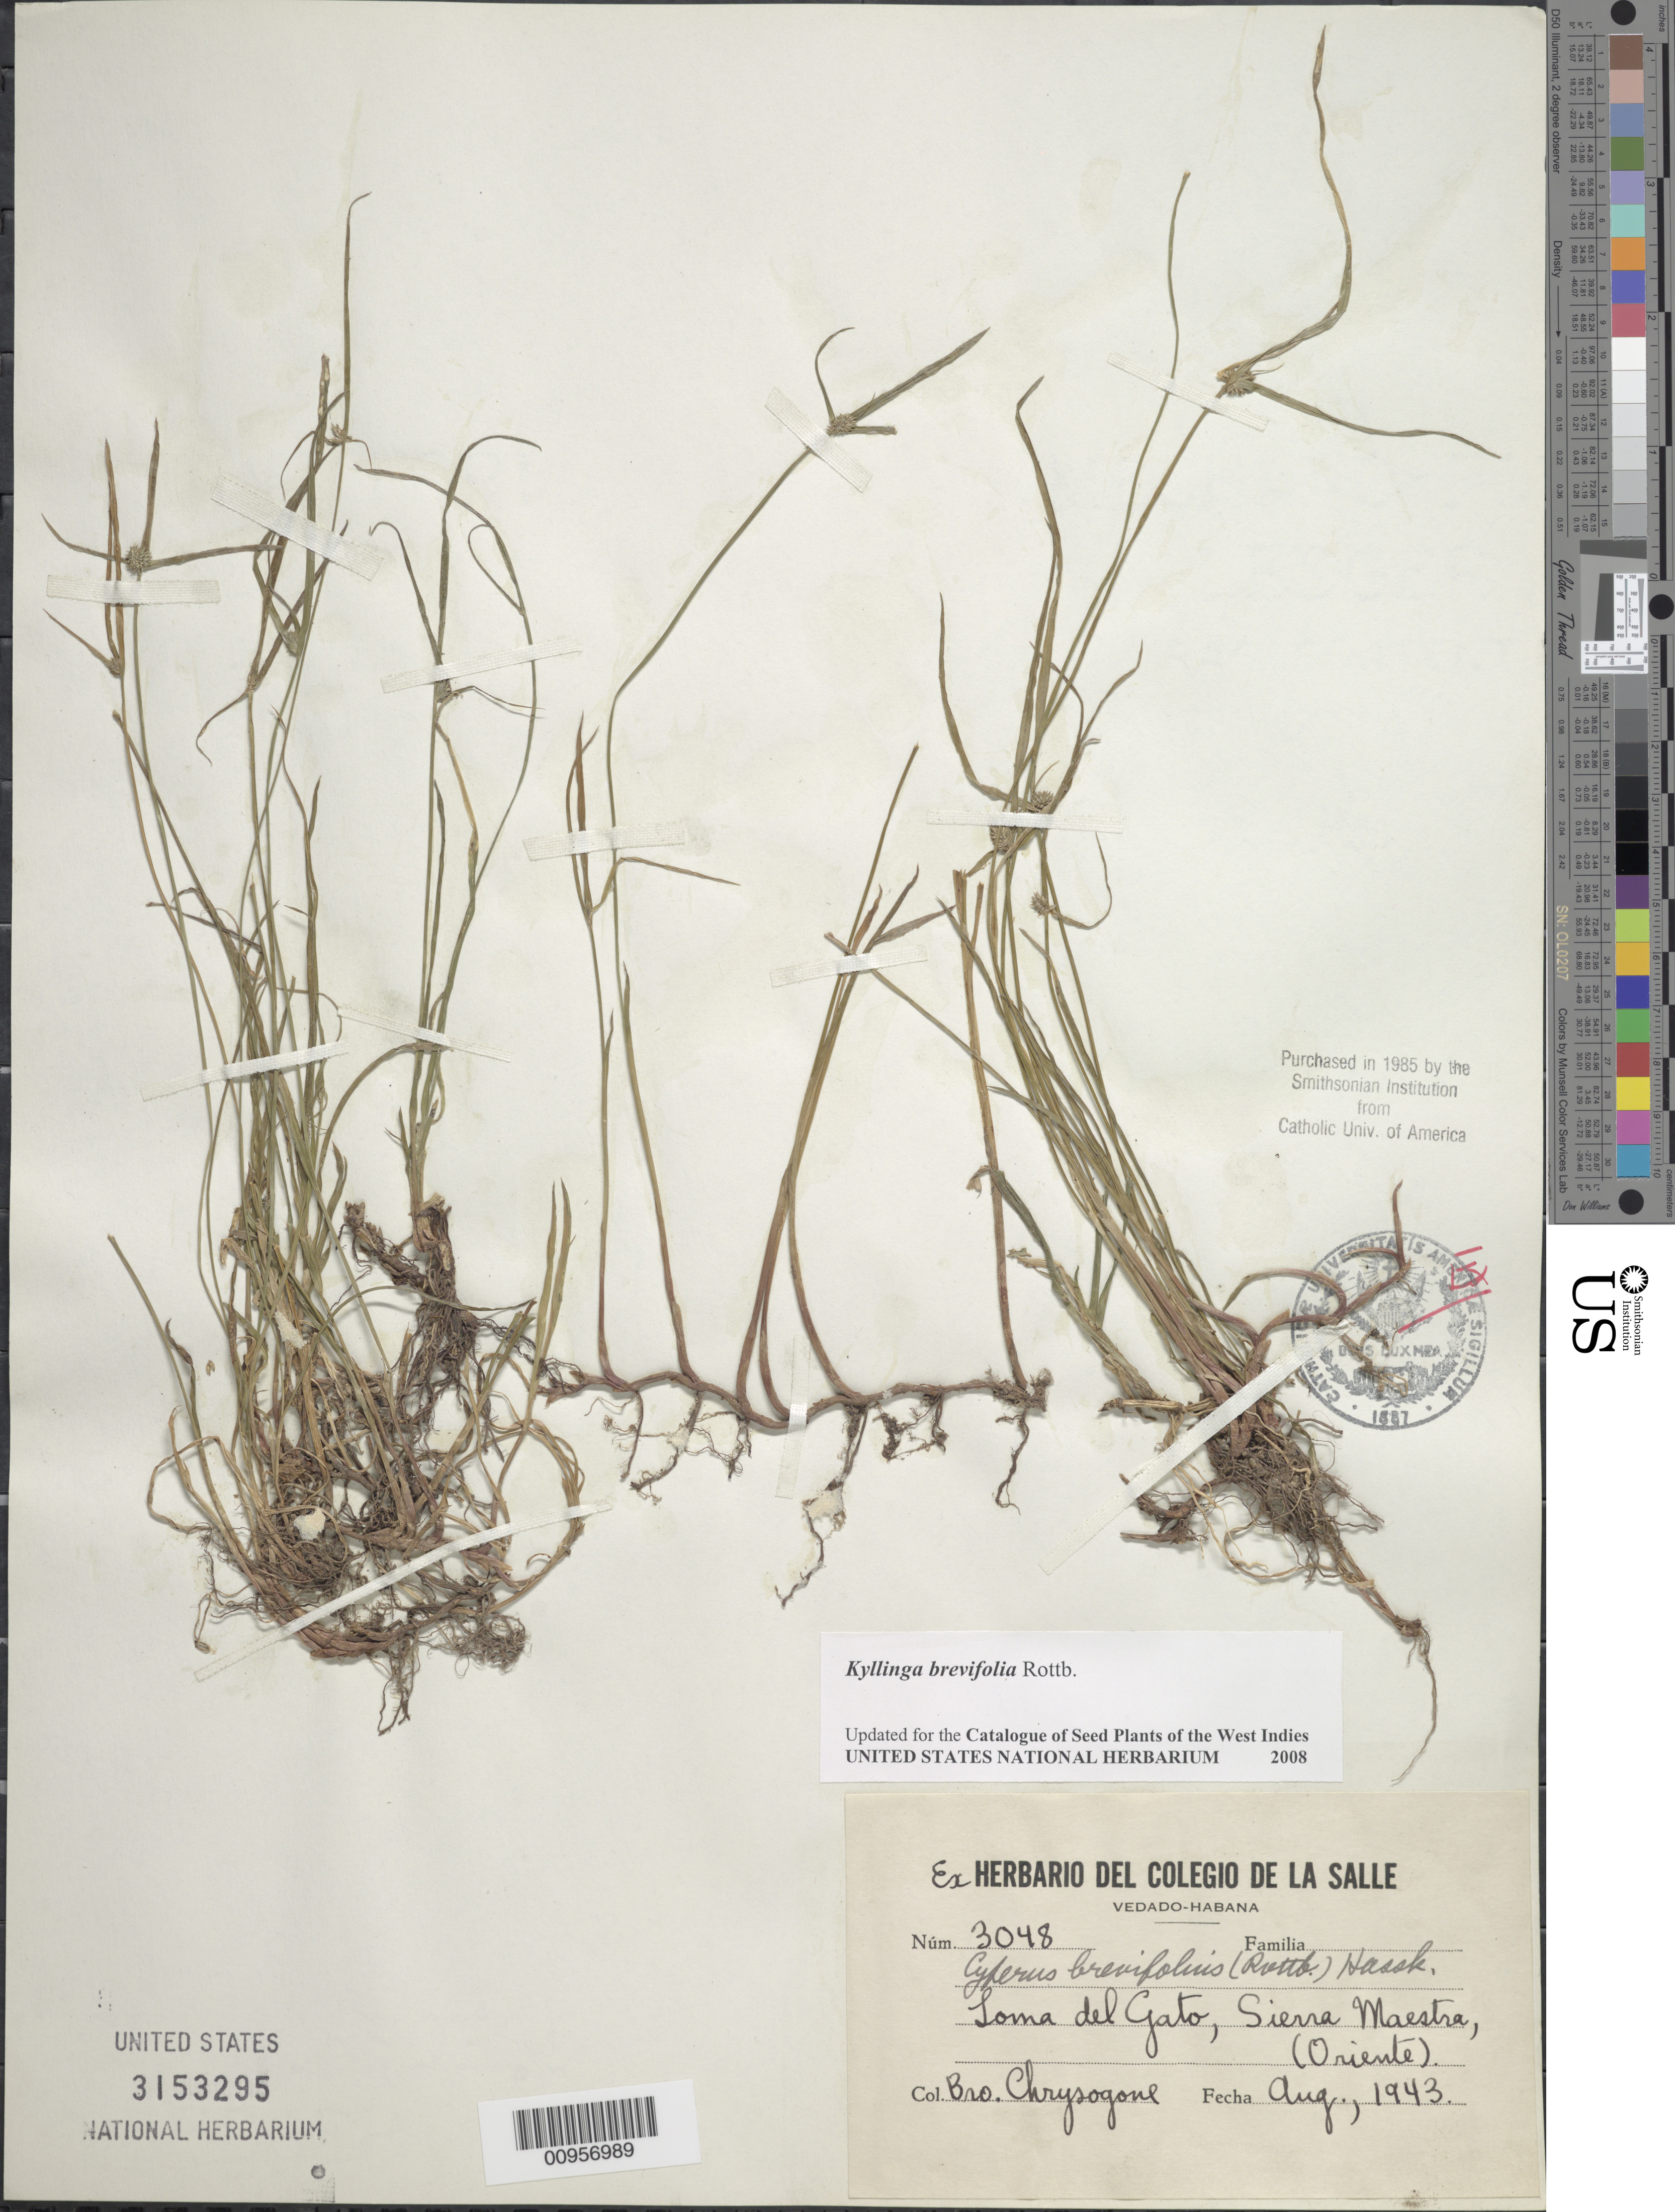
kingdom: Plantae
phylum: Tracheophyta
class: Liliopsida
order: Poales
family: Cyperaceae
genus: Cyperus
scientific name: Cyperus brevifolius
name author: (Rottb.) Hassk.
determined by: Strong, M. T., (US), Smithsonian Institution - National Museum of Natural History (UNITED STATES)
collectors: Chrysogonl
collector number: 3048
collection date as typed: Aug 1943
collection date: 1943-08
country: Cuba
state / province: Oriente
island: Cuba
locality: Loma del Gato, Sierra Maestra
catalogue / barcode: US 3153295